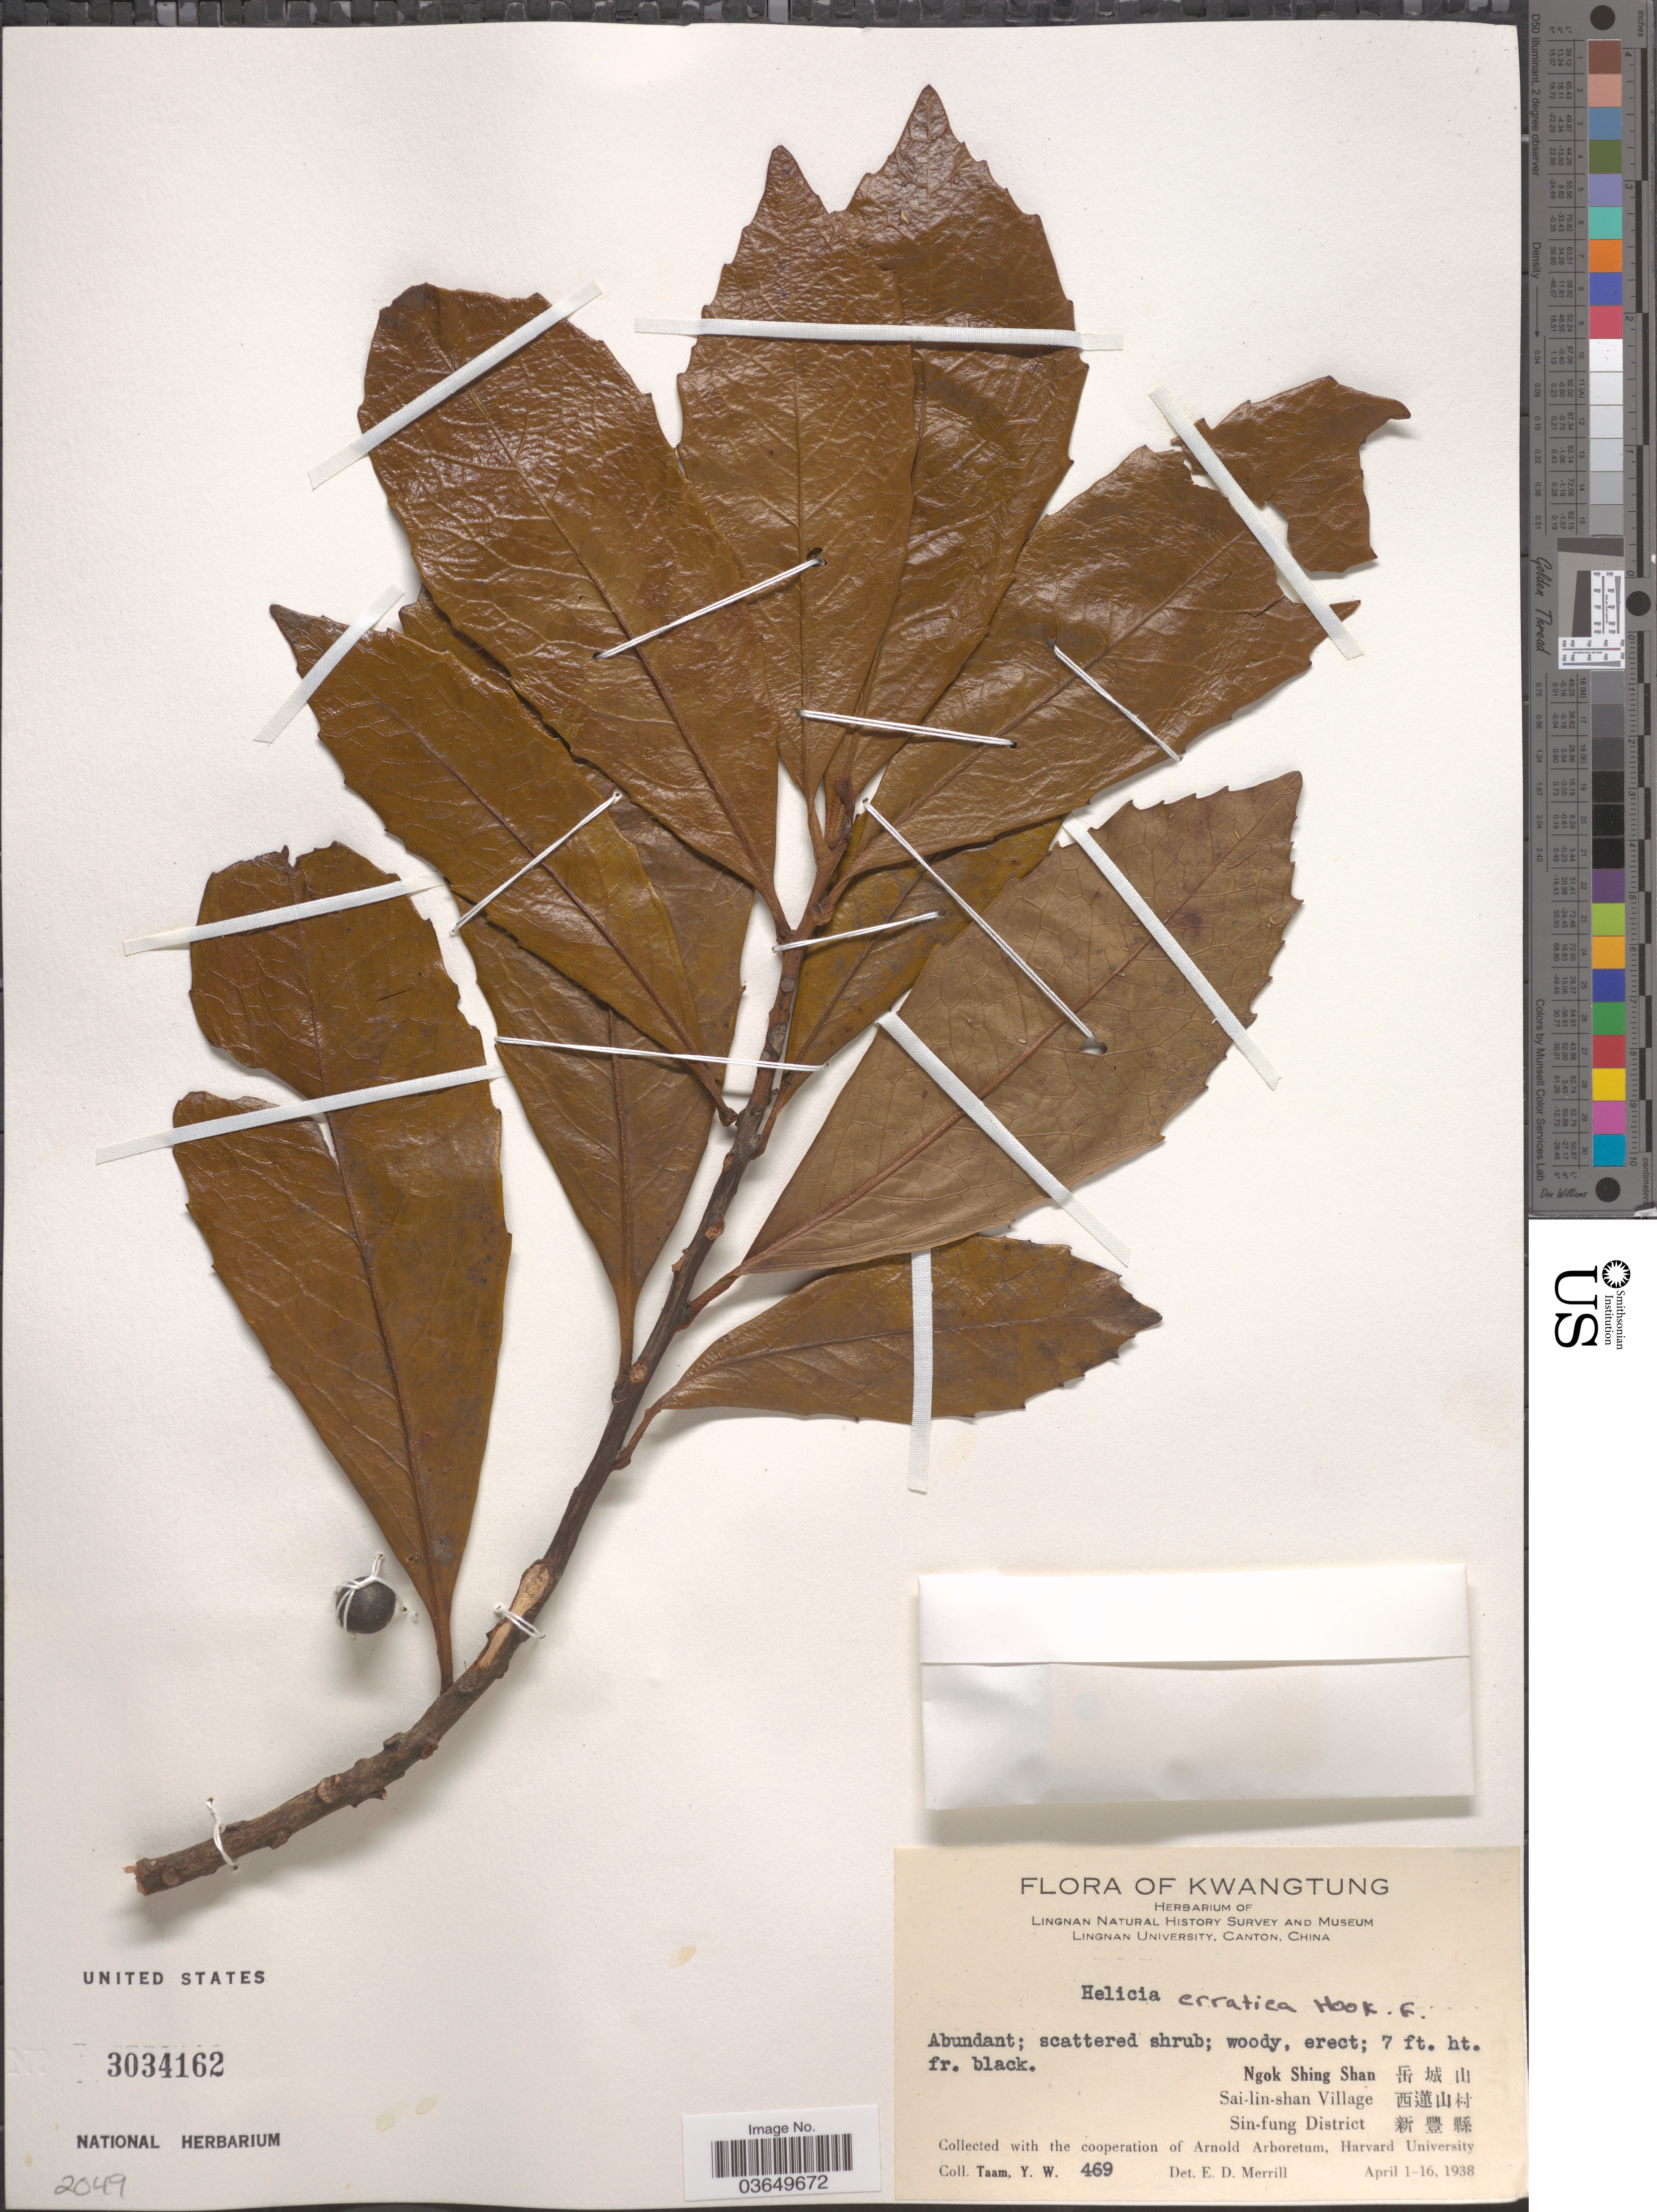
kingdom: Plantae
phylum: Tracheophyta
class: Magnoliopsida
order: Proteales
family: Proteaceae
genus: Helicia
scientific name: Helicia erratica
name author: Hook. f.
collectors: Y. W. Taam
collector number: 469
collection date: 1938-04-01/1938-04-16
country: China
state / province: Guangdong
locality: Kwangtung. Ngok Shing Shan X. Sai-lin-shan Village X. Sin-fung District X.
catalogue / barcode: US 3034162